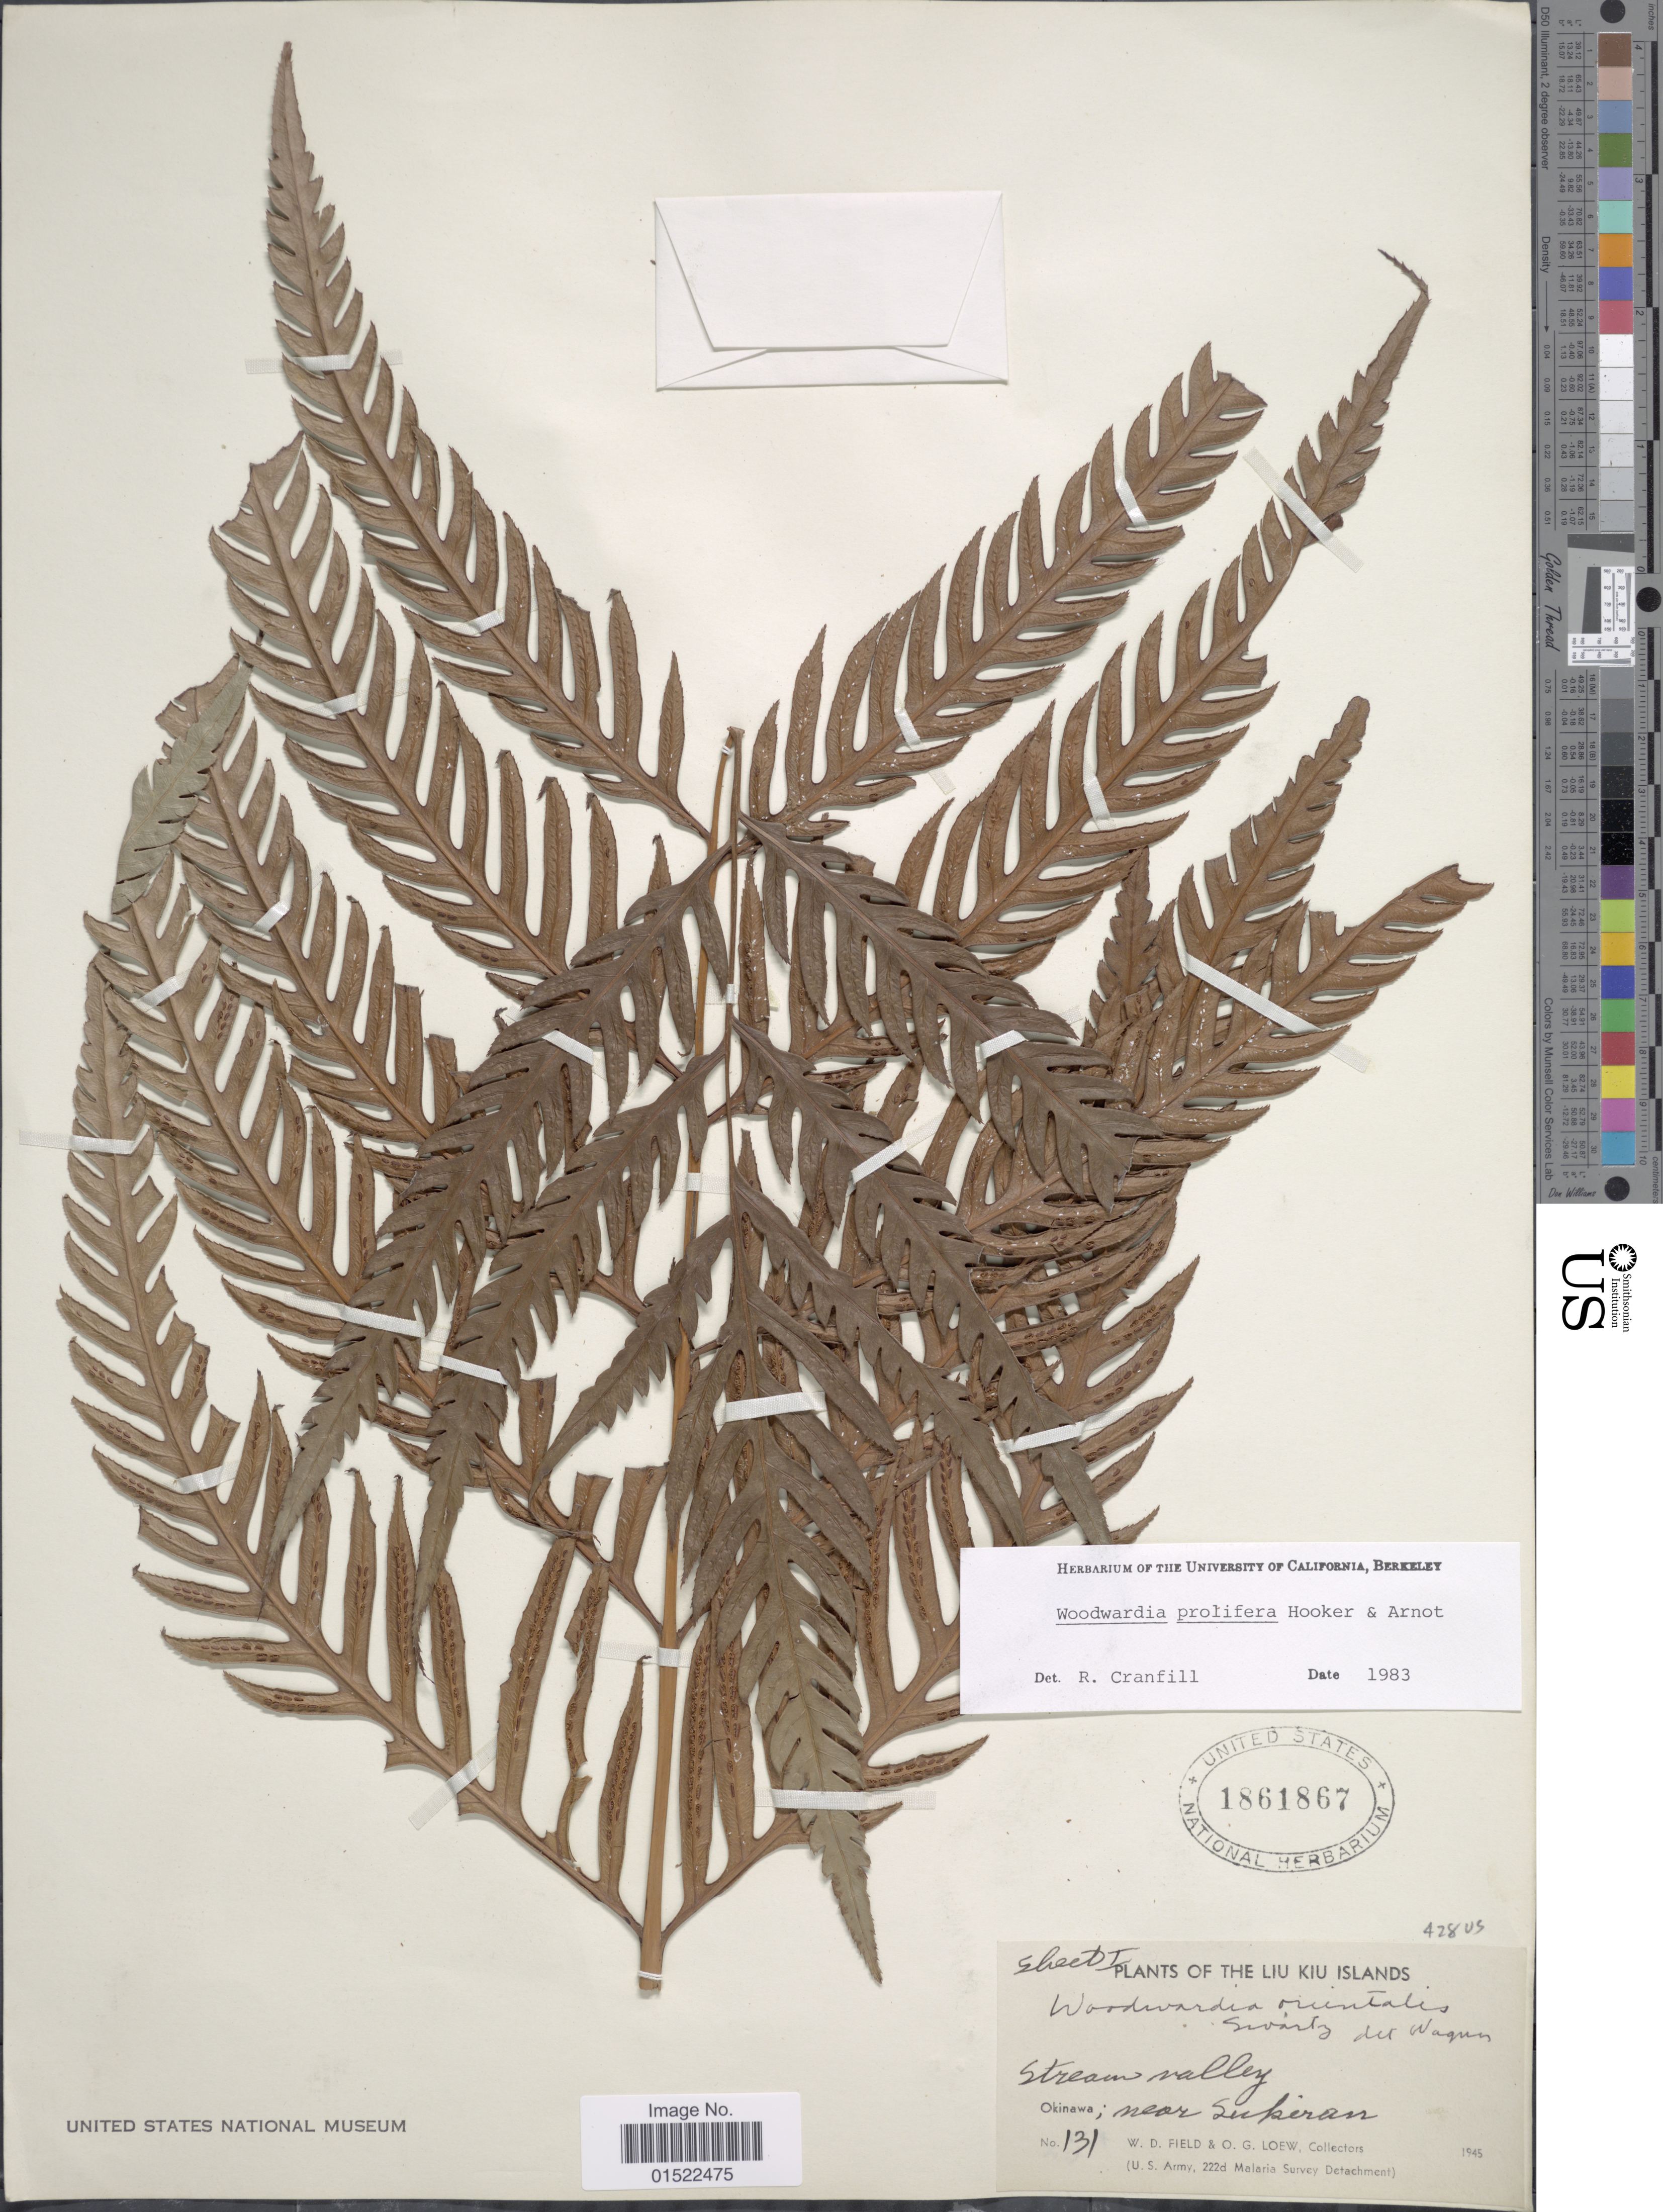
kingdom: Plantae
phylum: Tracheophyta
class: Polypodiopsida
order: Polypodiales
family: Blechnaceae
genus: Woodwardia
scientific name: Woodwardia prolifera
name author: Hook. & Arn.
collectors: W. D. Field & O. G. Loew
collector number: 131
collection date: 1945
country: Japan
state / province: Okinawa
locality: Okinawa, Stream Valley, near Sukiran, the Lui Kui Islands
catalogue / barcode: US 1861867